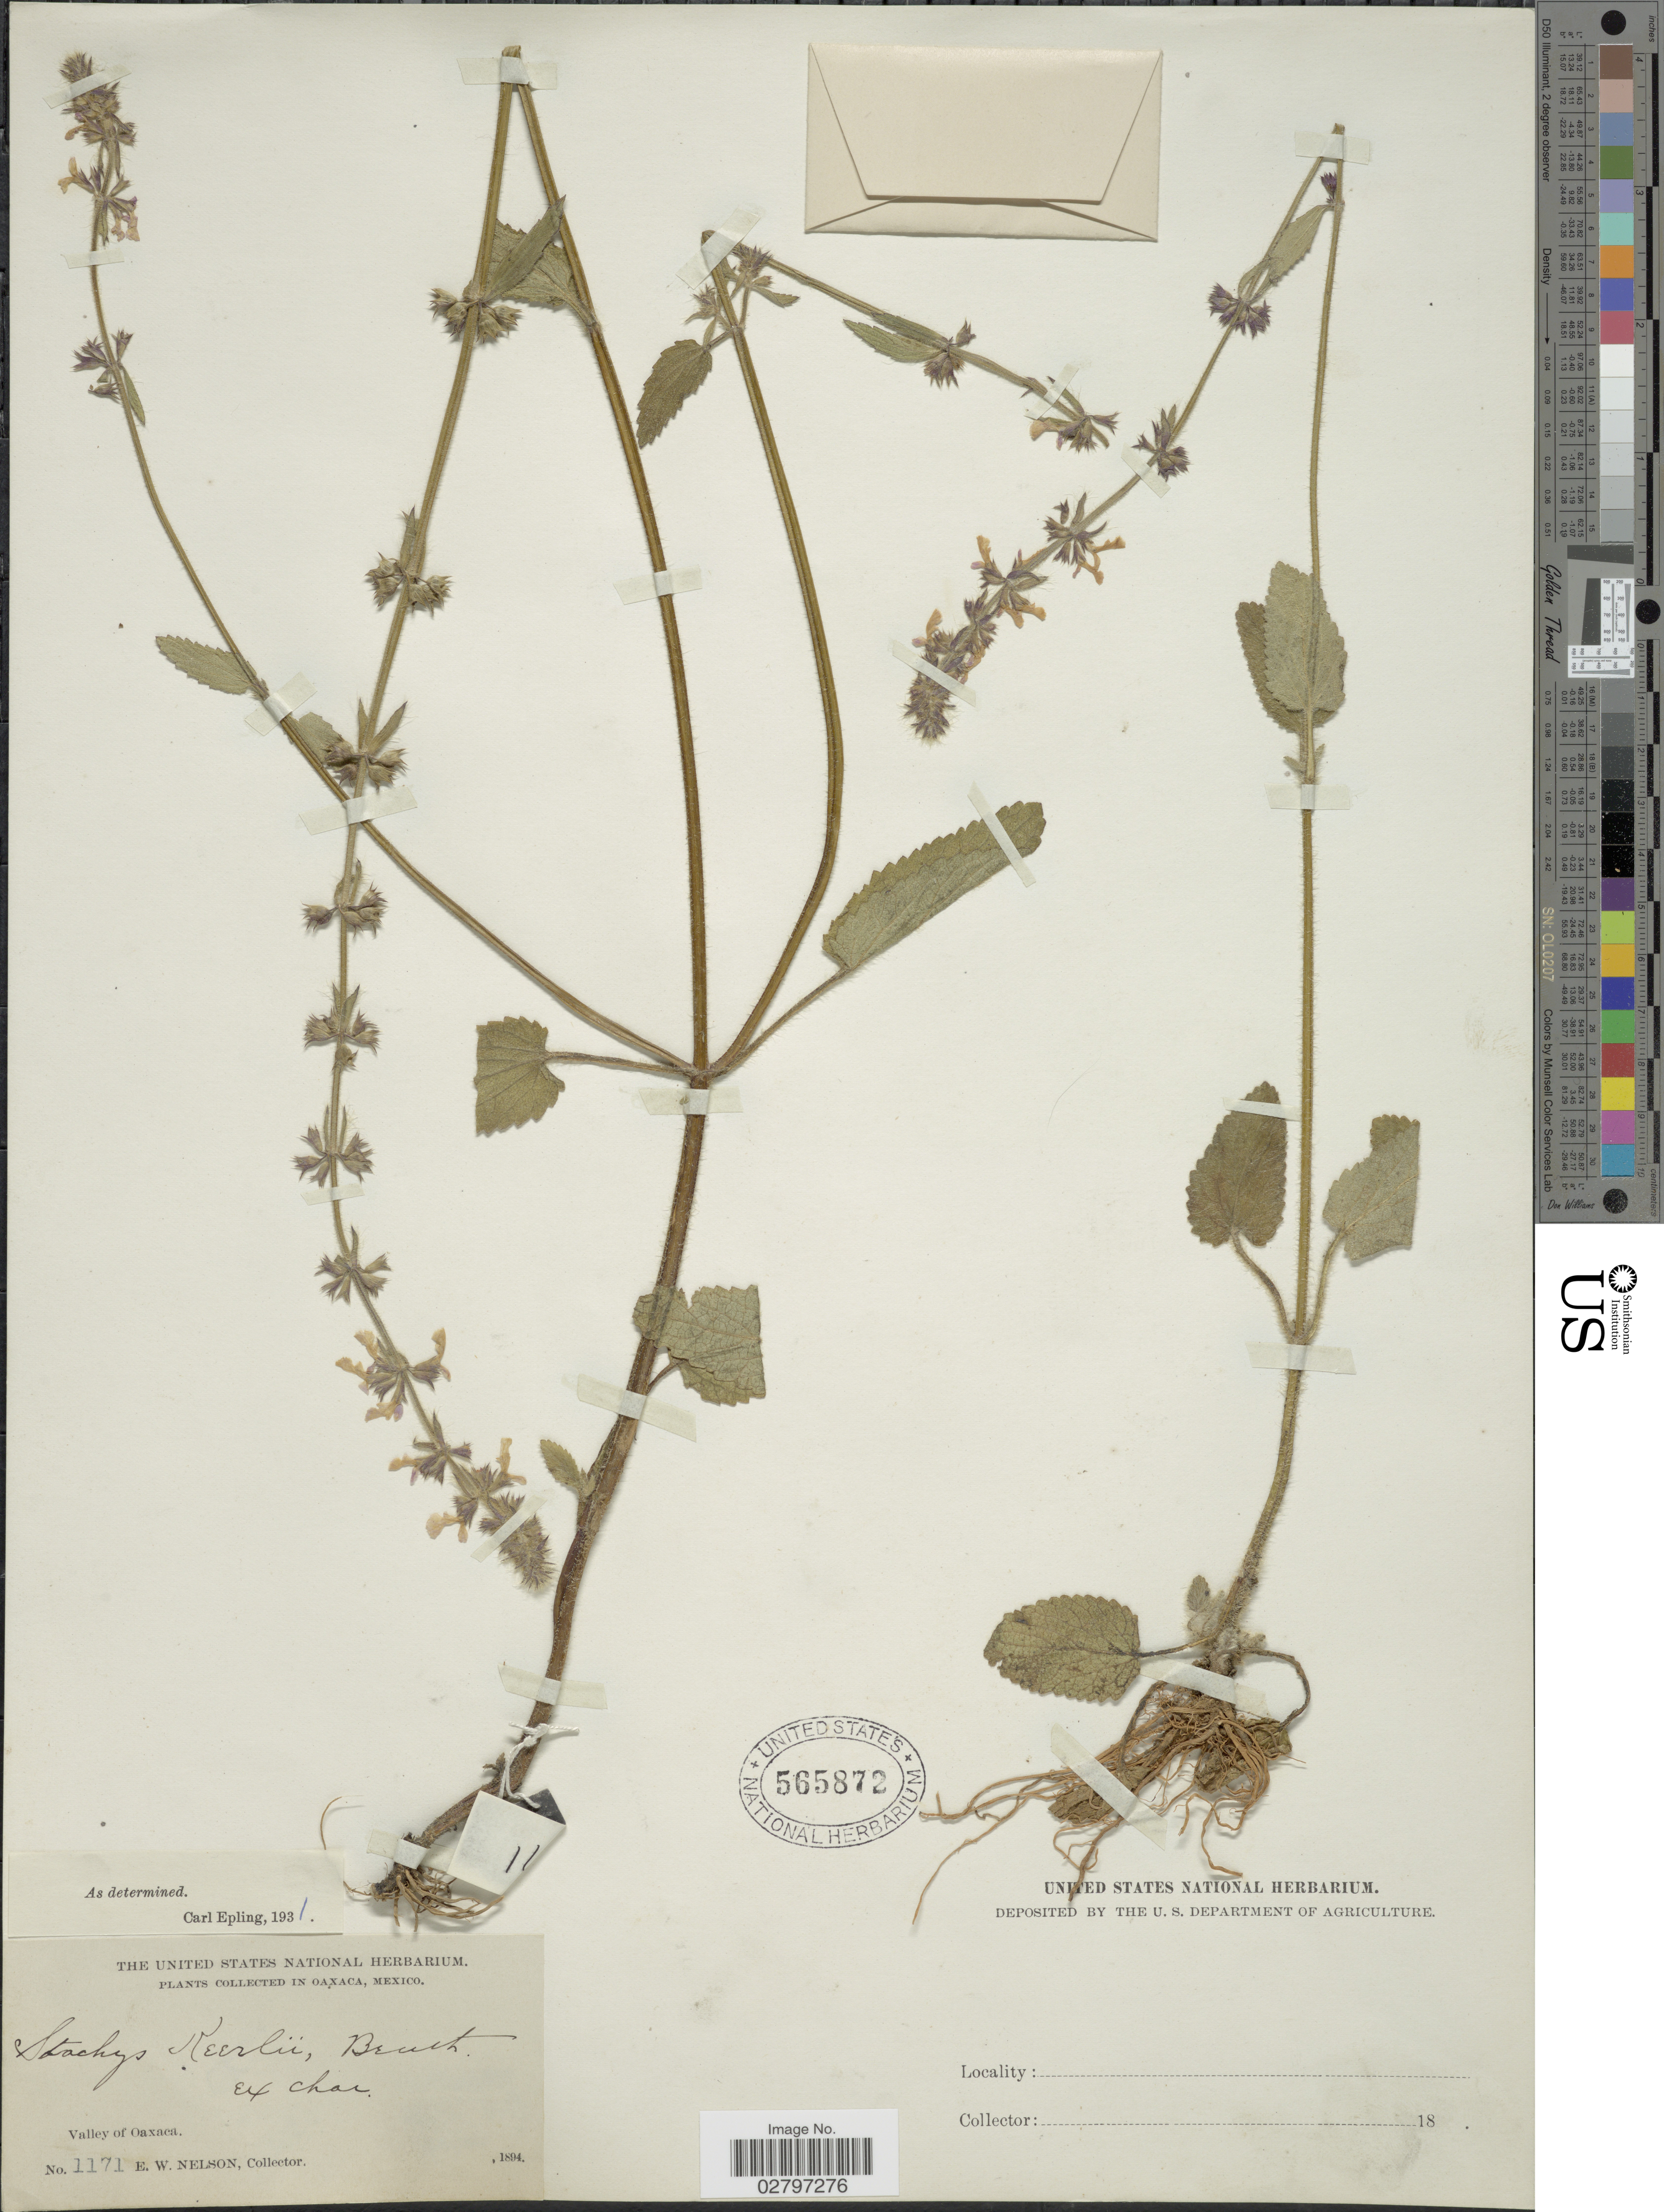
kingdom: Plantae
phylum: Tracheophyta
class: Magnoliopsida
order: Lamiales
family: Lamiaceae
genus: Stachys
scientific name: Stachys keerlii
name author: Benth.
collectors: E. W. Nelson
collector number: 1171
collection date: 1894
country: Mexico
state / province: Oaxaca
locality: Valley of Oaxaca.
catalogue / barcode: US 565872